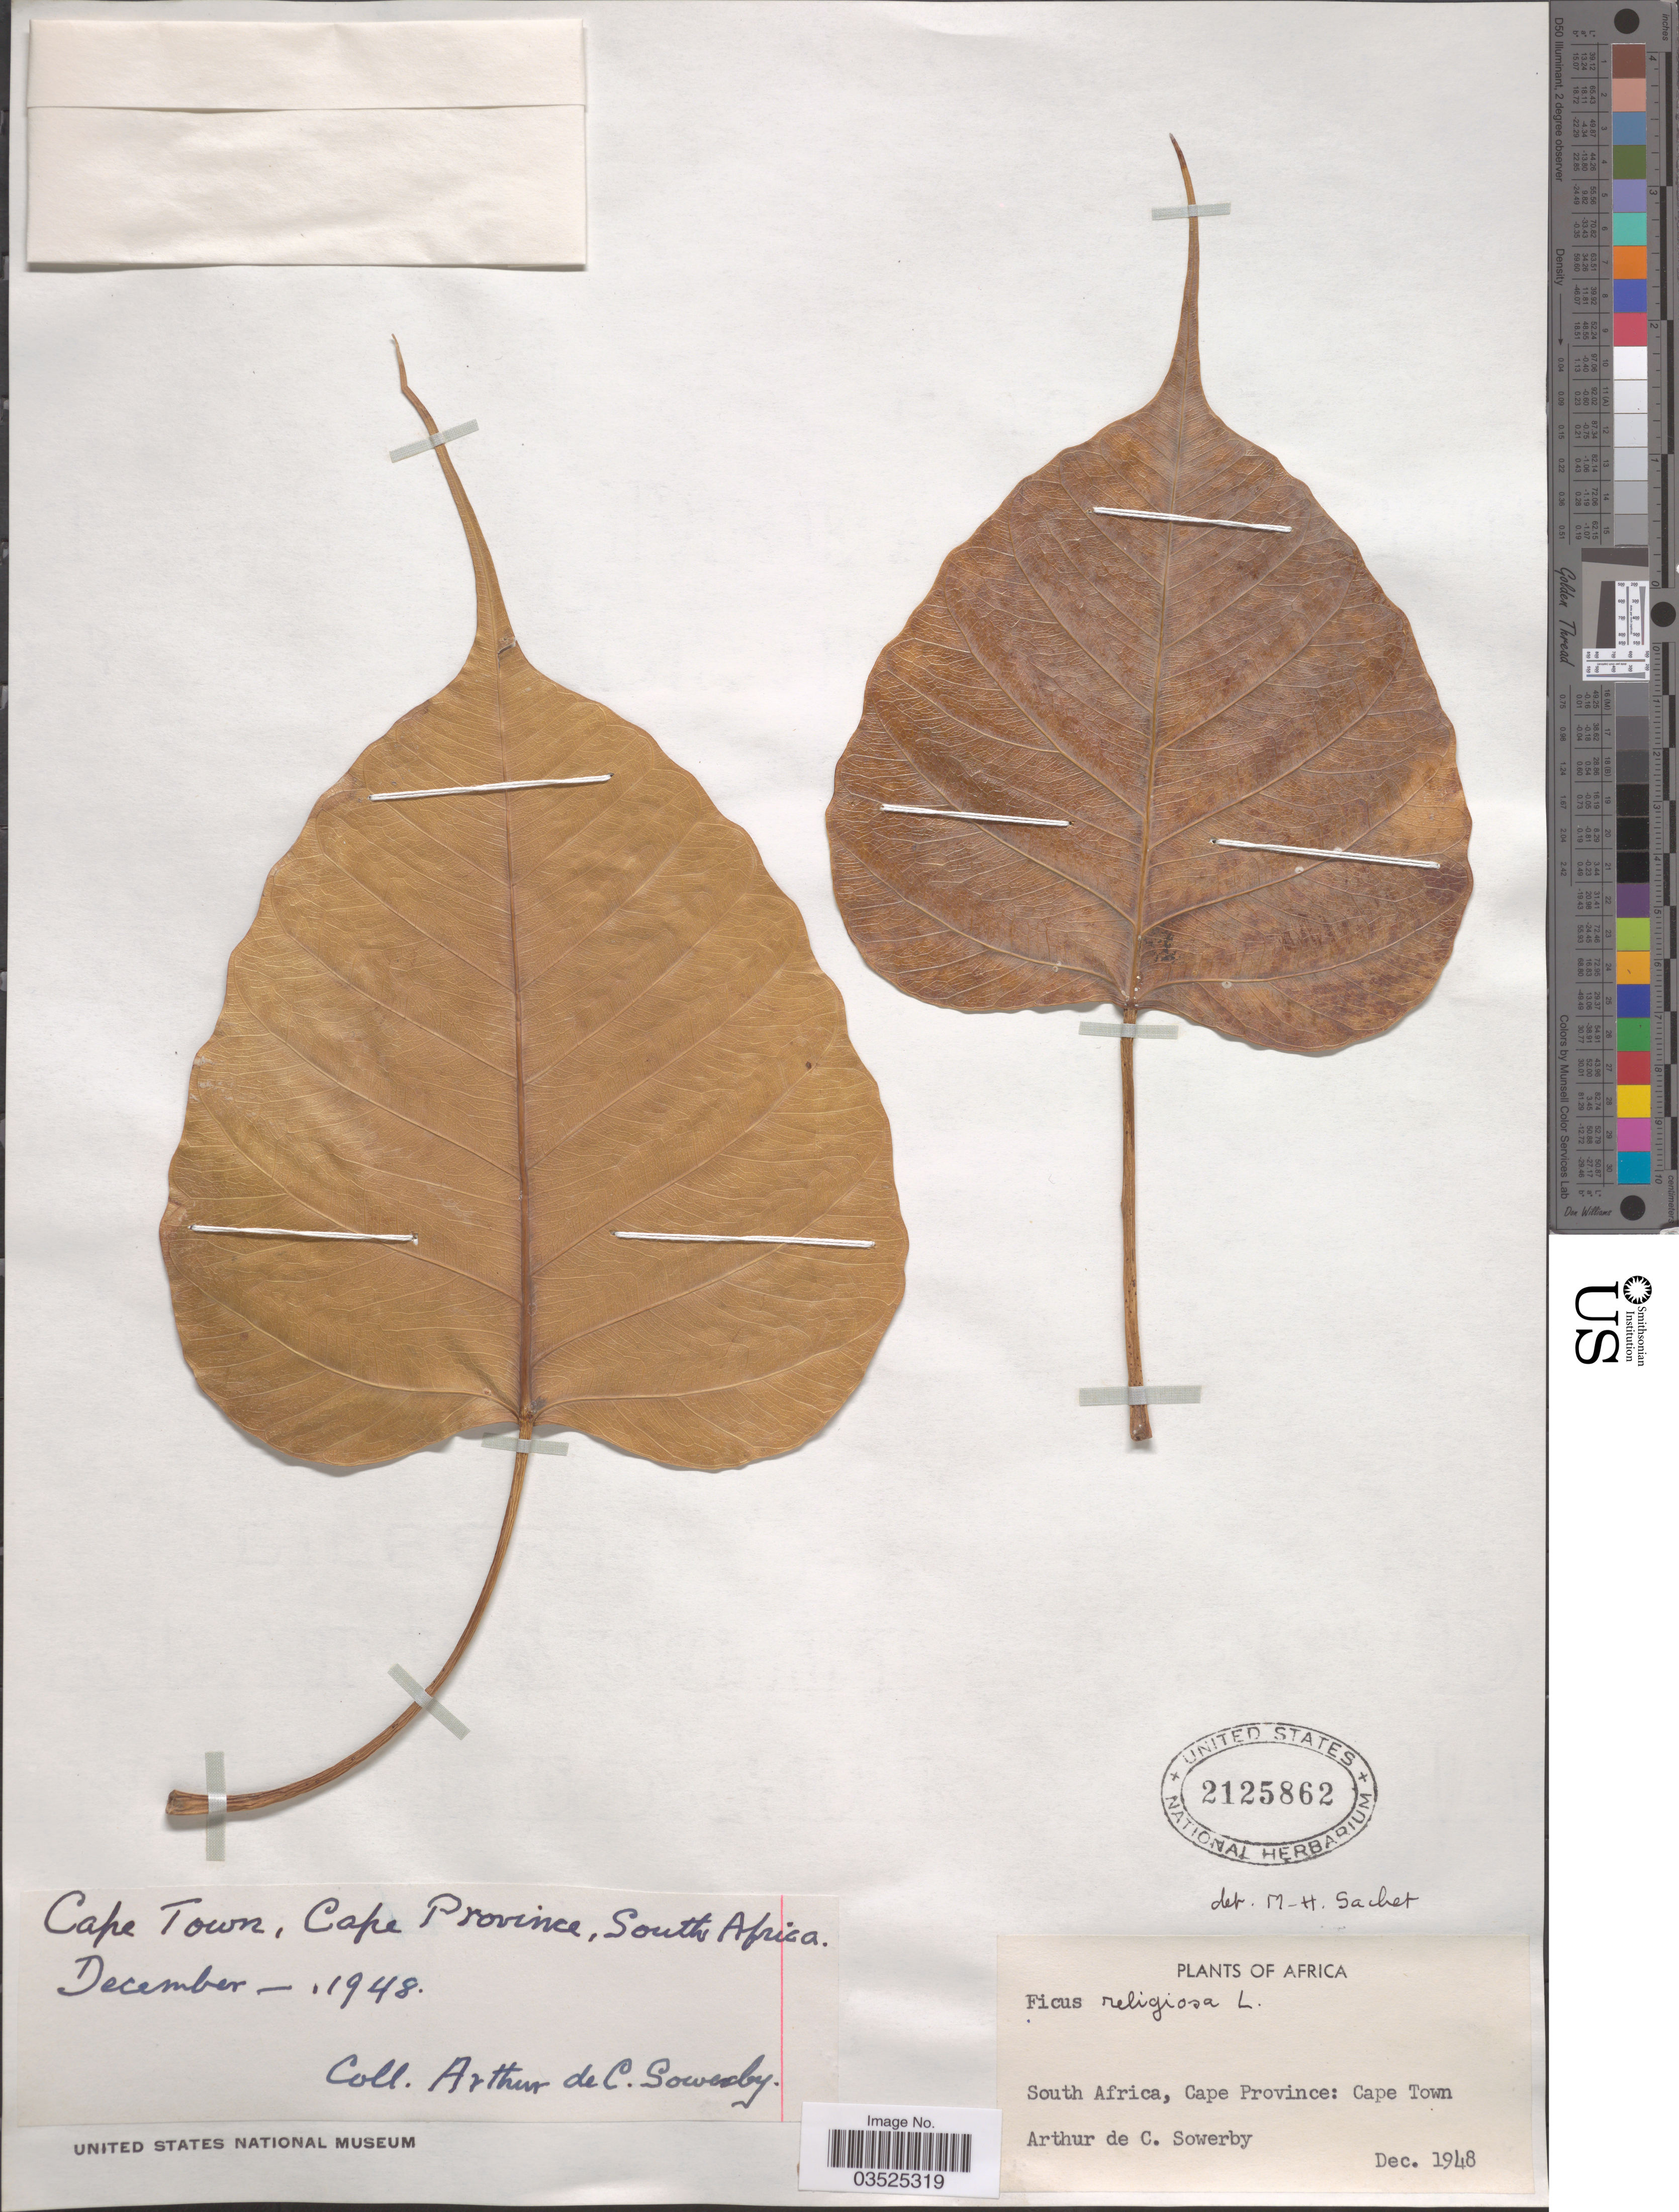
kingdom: Plantae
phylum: Tracheophyta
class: Magnoliopsida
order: Rosales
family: Moraceae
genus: Ficus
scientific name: Ficus religiosa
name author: L.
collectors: A. Sowerby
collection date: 1948-12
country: South Africa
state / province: Western Cape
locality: Cape Town.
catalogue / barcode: US 2125862